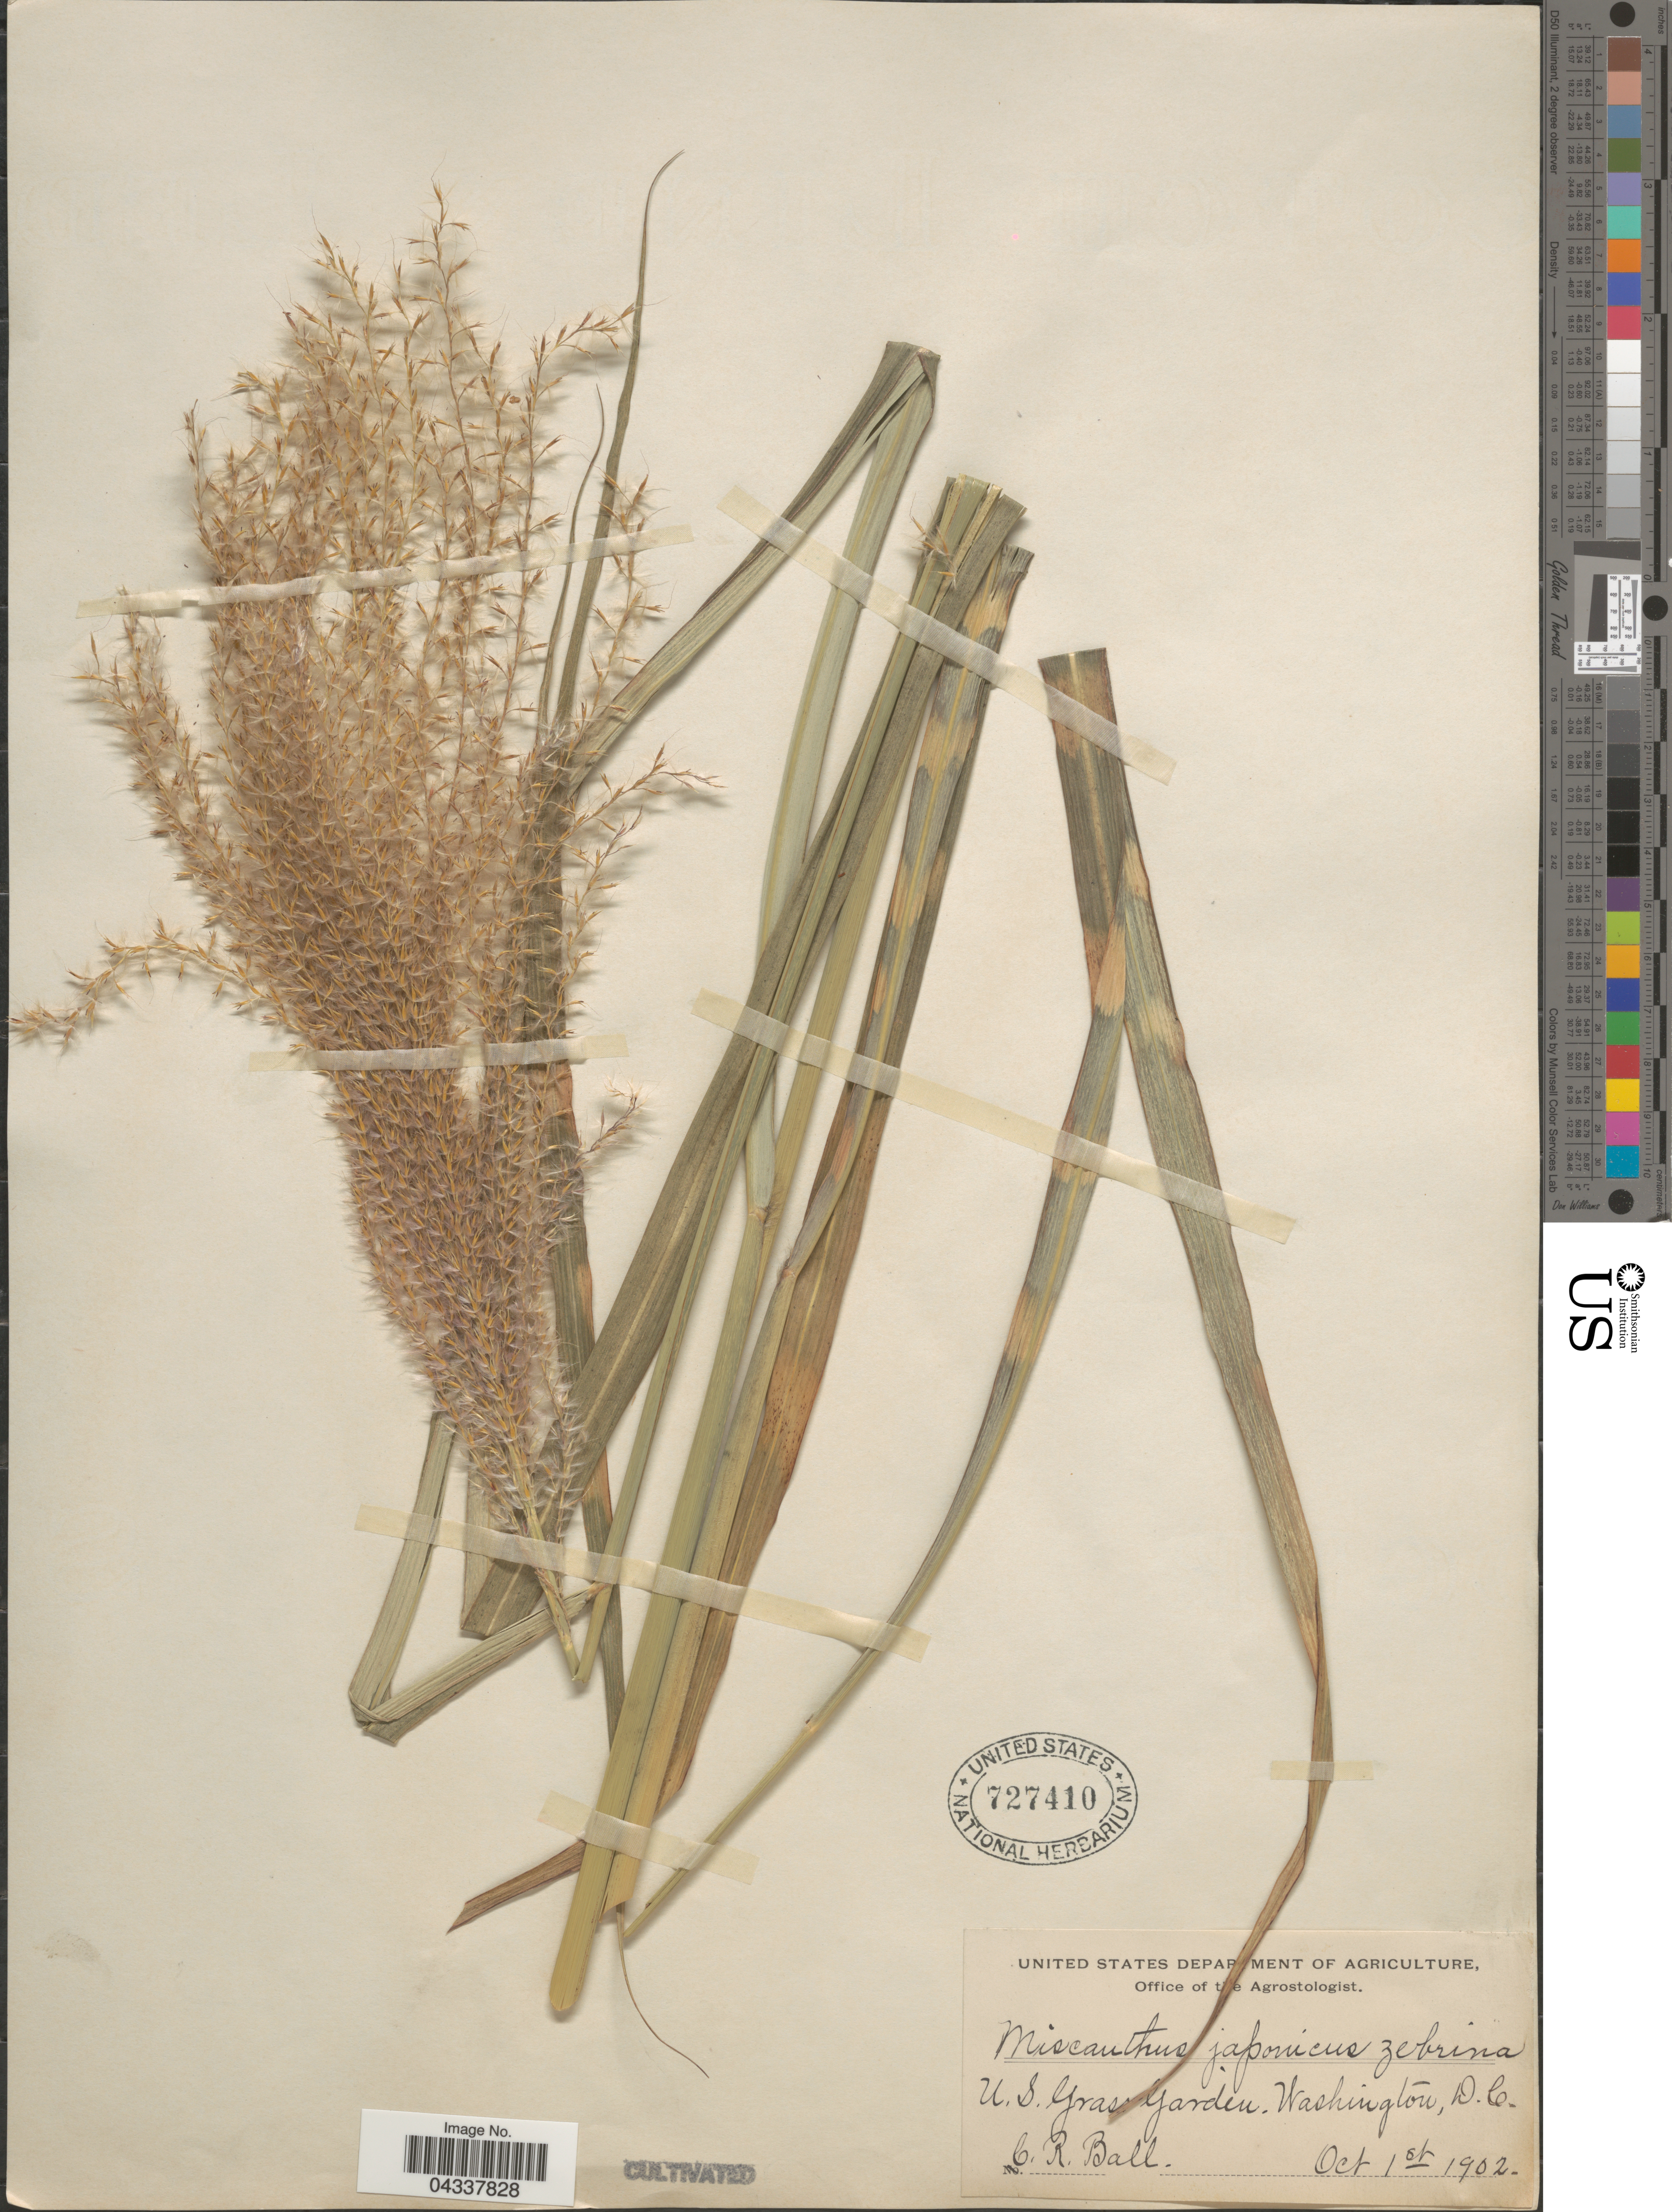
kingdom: Plantae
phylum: Tracheophyta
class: Liliopsida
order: Poales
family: Poaceae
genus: Miscanthus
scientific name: Miscanthus sinensis var. zebrinus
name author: Beal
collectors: C. R. Ball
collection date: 1902-10-01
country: United States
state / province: District of Columbia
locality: U.S. Grass Garden. Washington.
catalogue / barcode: US 727410